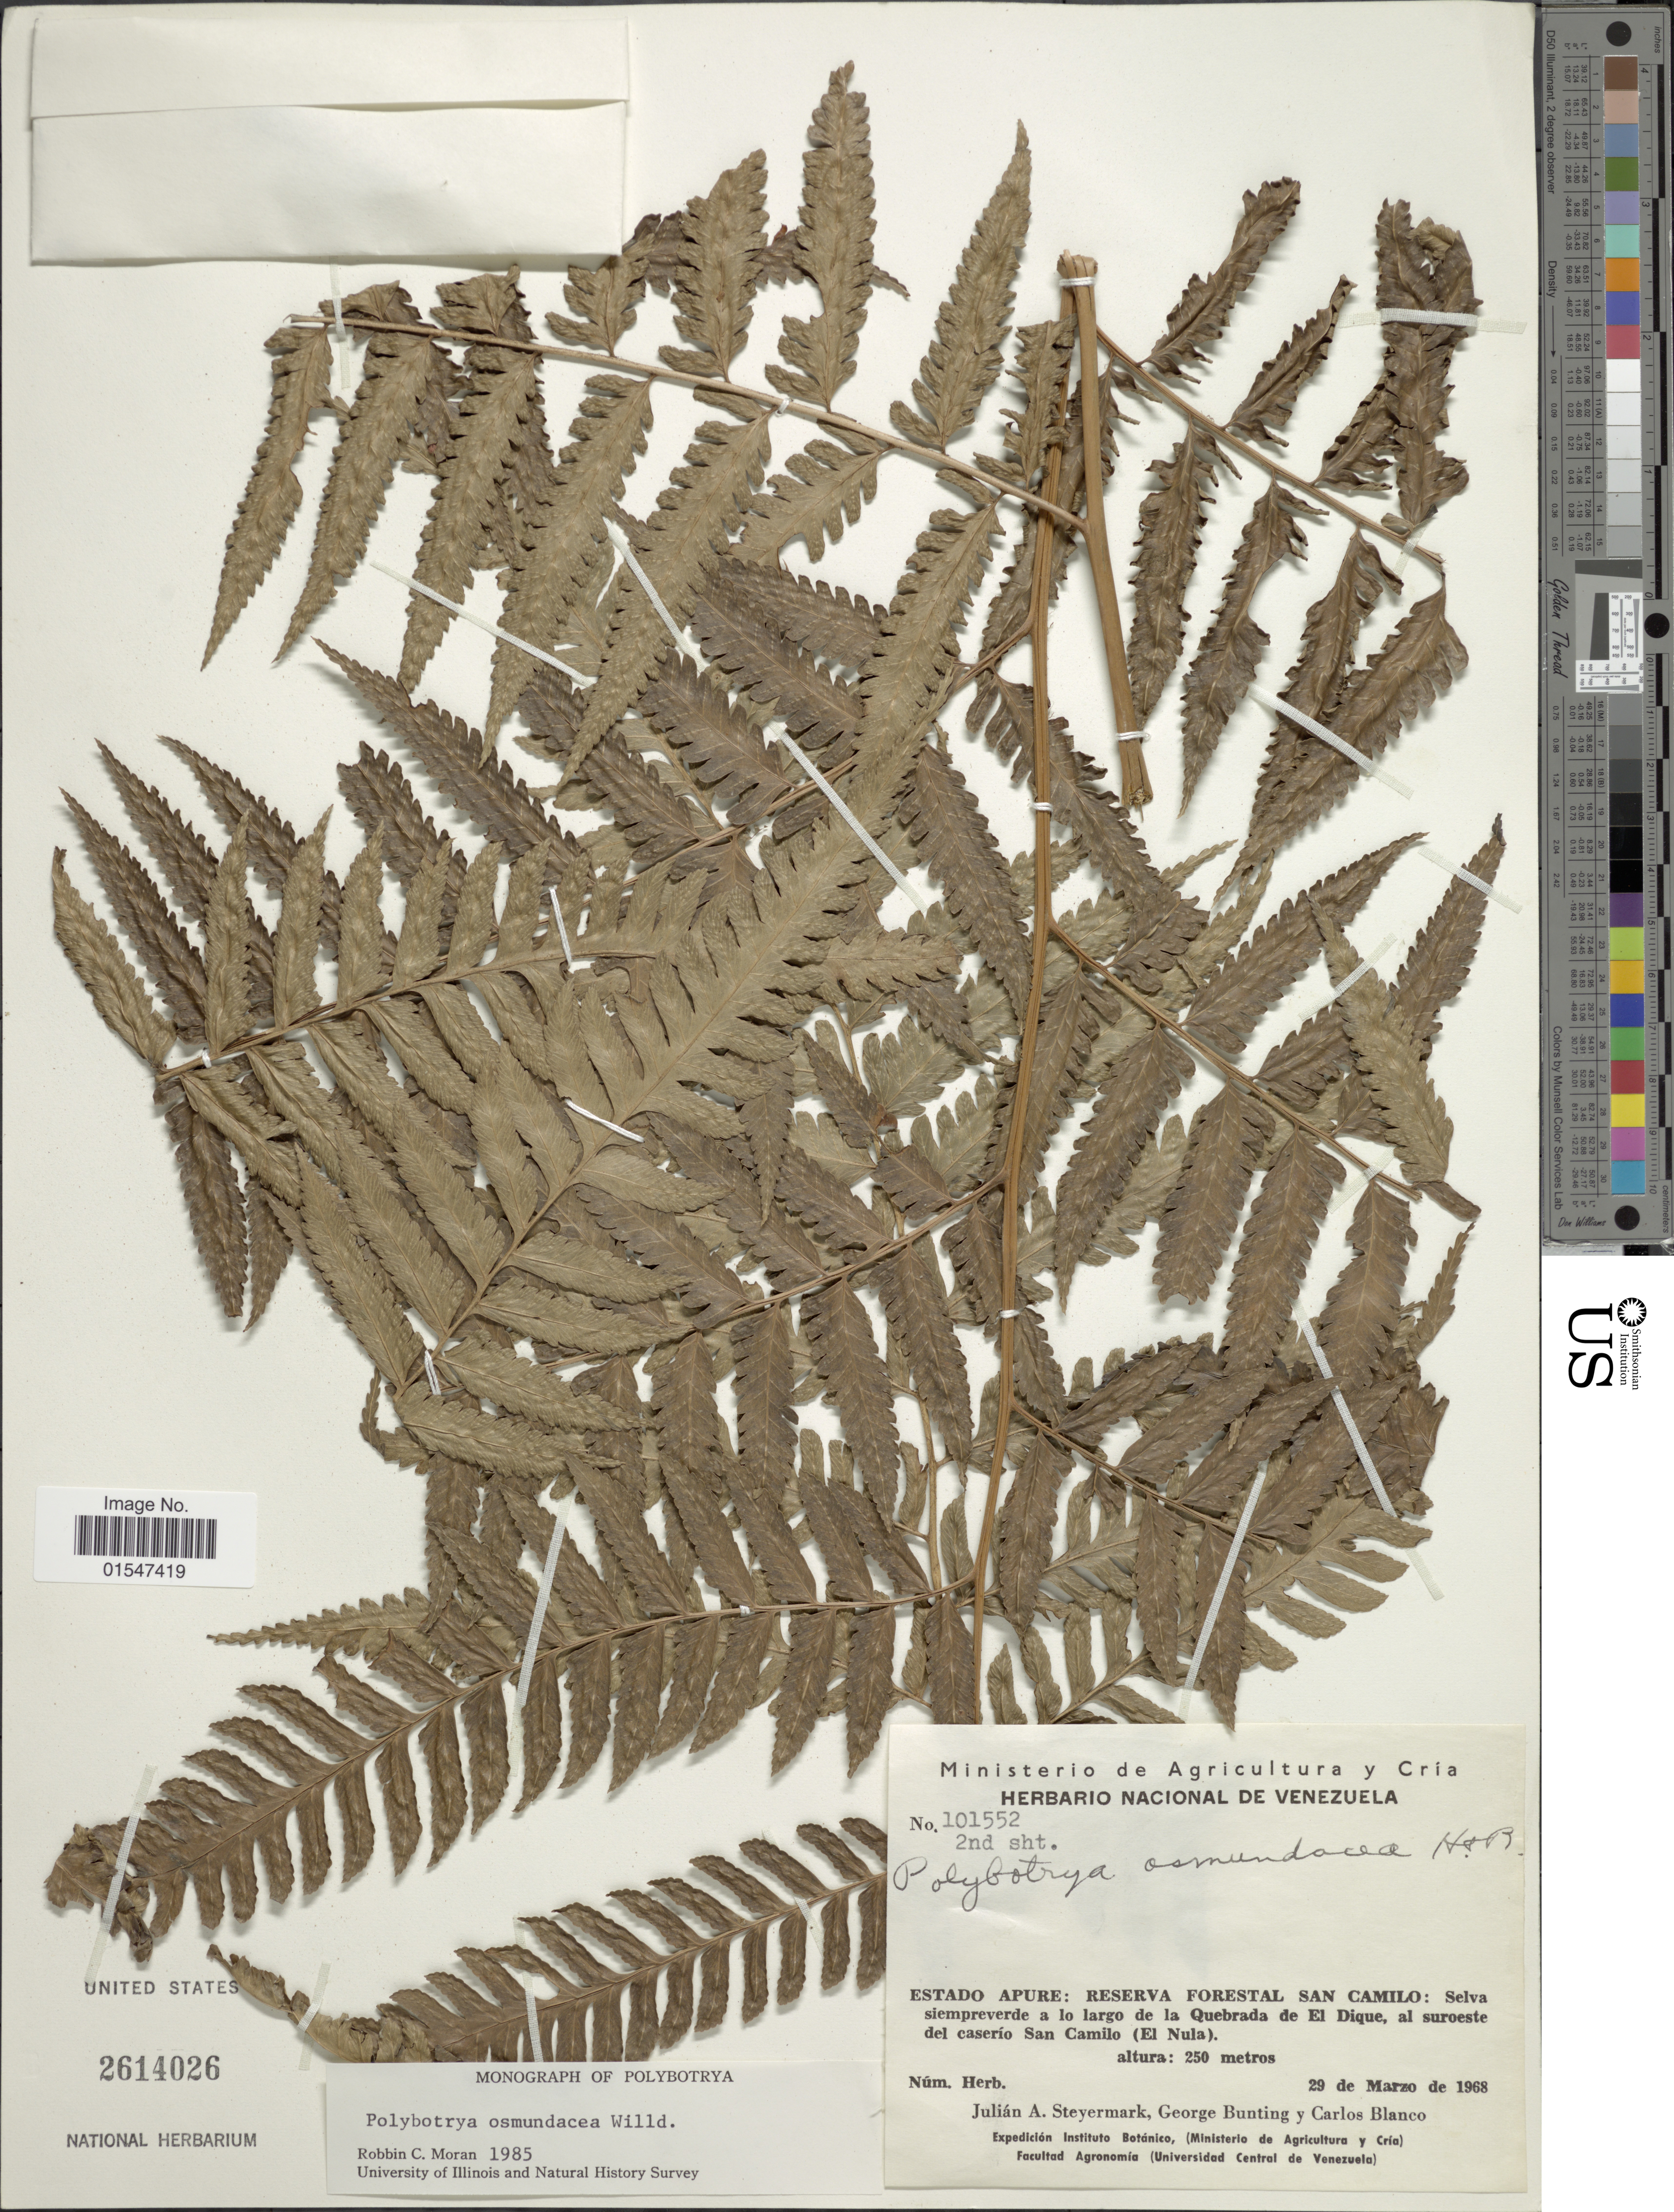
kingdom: Plantae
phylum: Tracheophyta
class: Polypodiopsida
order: Polypodiales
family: Dryopteridaceae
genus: Polybotrya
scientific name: Polybotrya osmundacea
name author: Humb. & Bonpl. ex Willd.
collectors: J. Steyermark, G. S. Bunting & C. A. Blanco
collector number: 101552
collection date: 1968-03-29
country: Venezuela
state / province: Apure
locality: Reserva Forestal San Camilo: Selva siempreverde a lo largo de la Quebrada de El Dique, al suroeste del caserío San Camilo (El Nula)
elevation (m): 250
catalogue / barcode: US 2614026